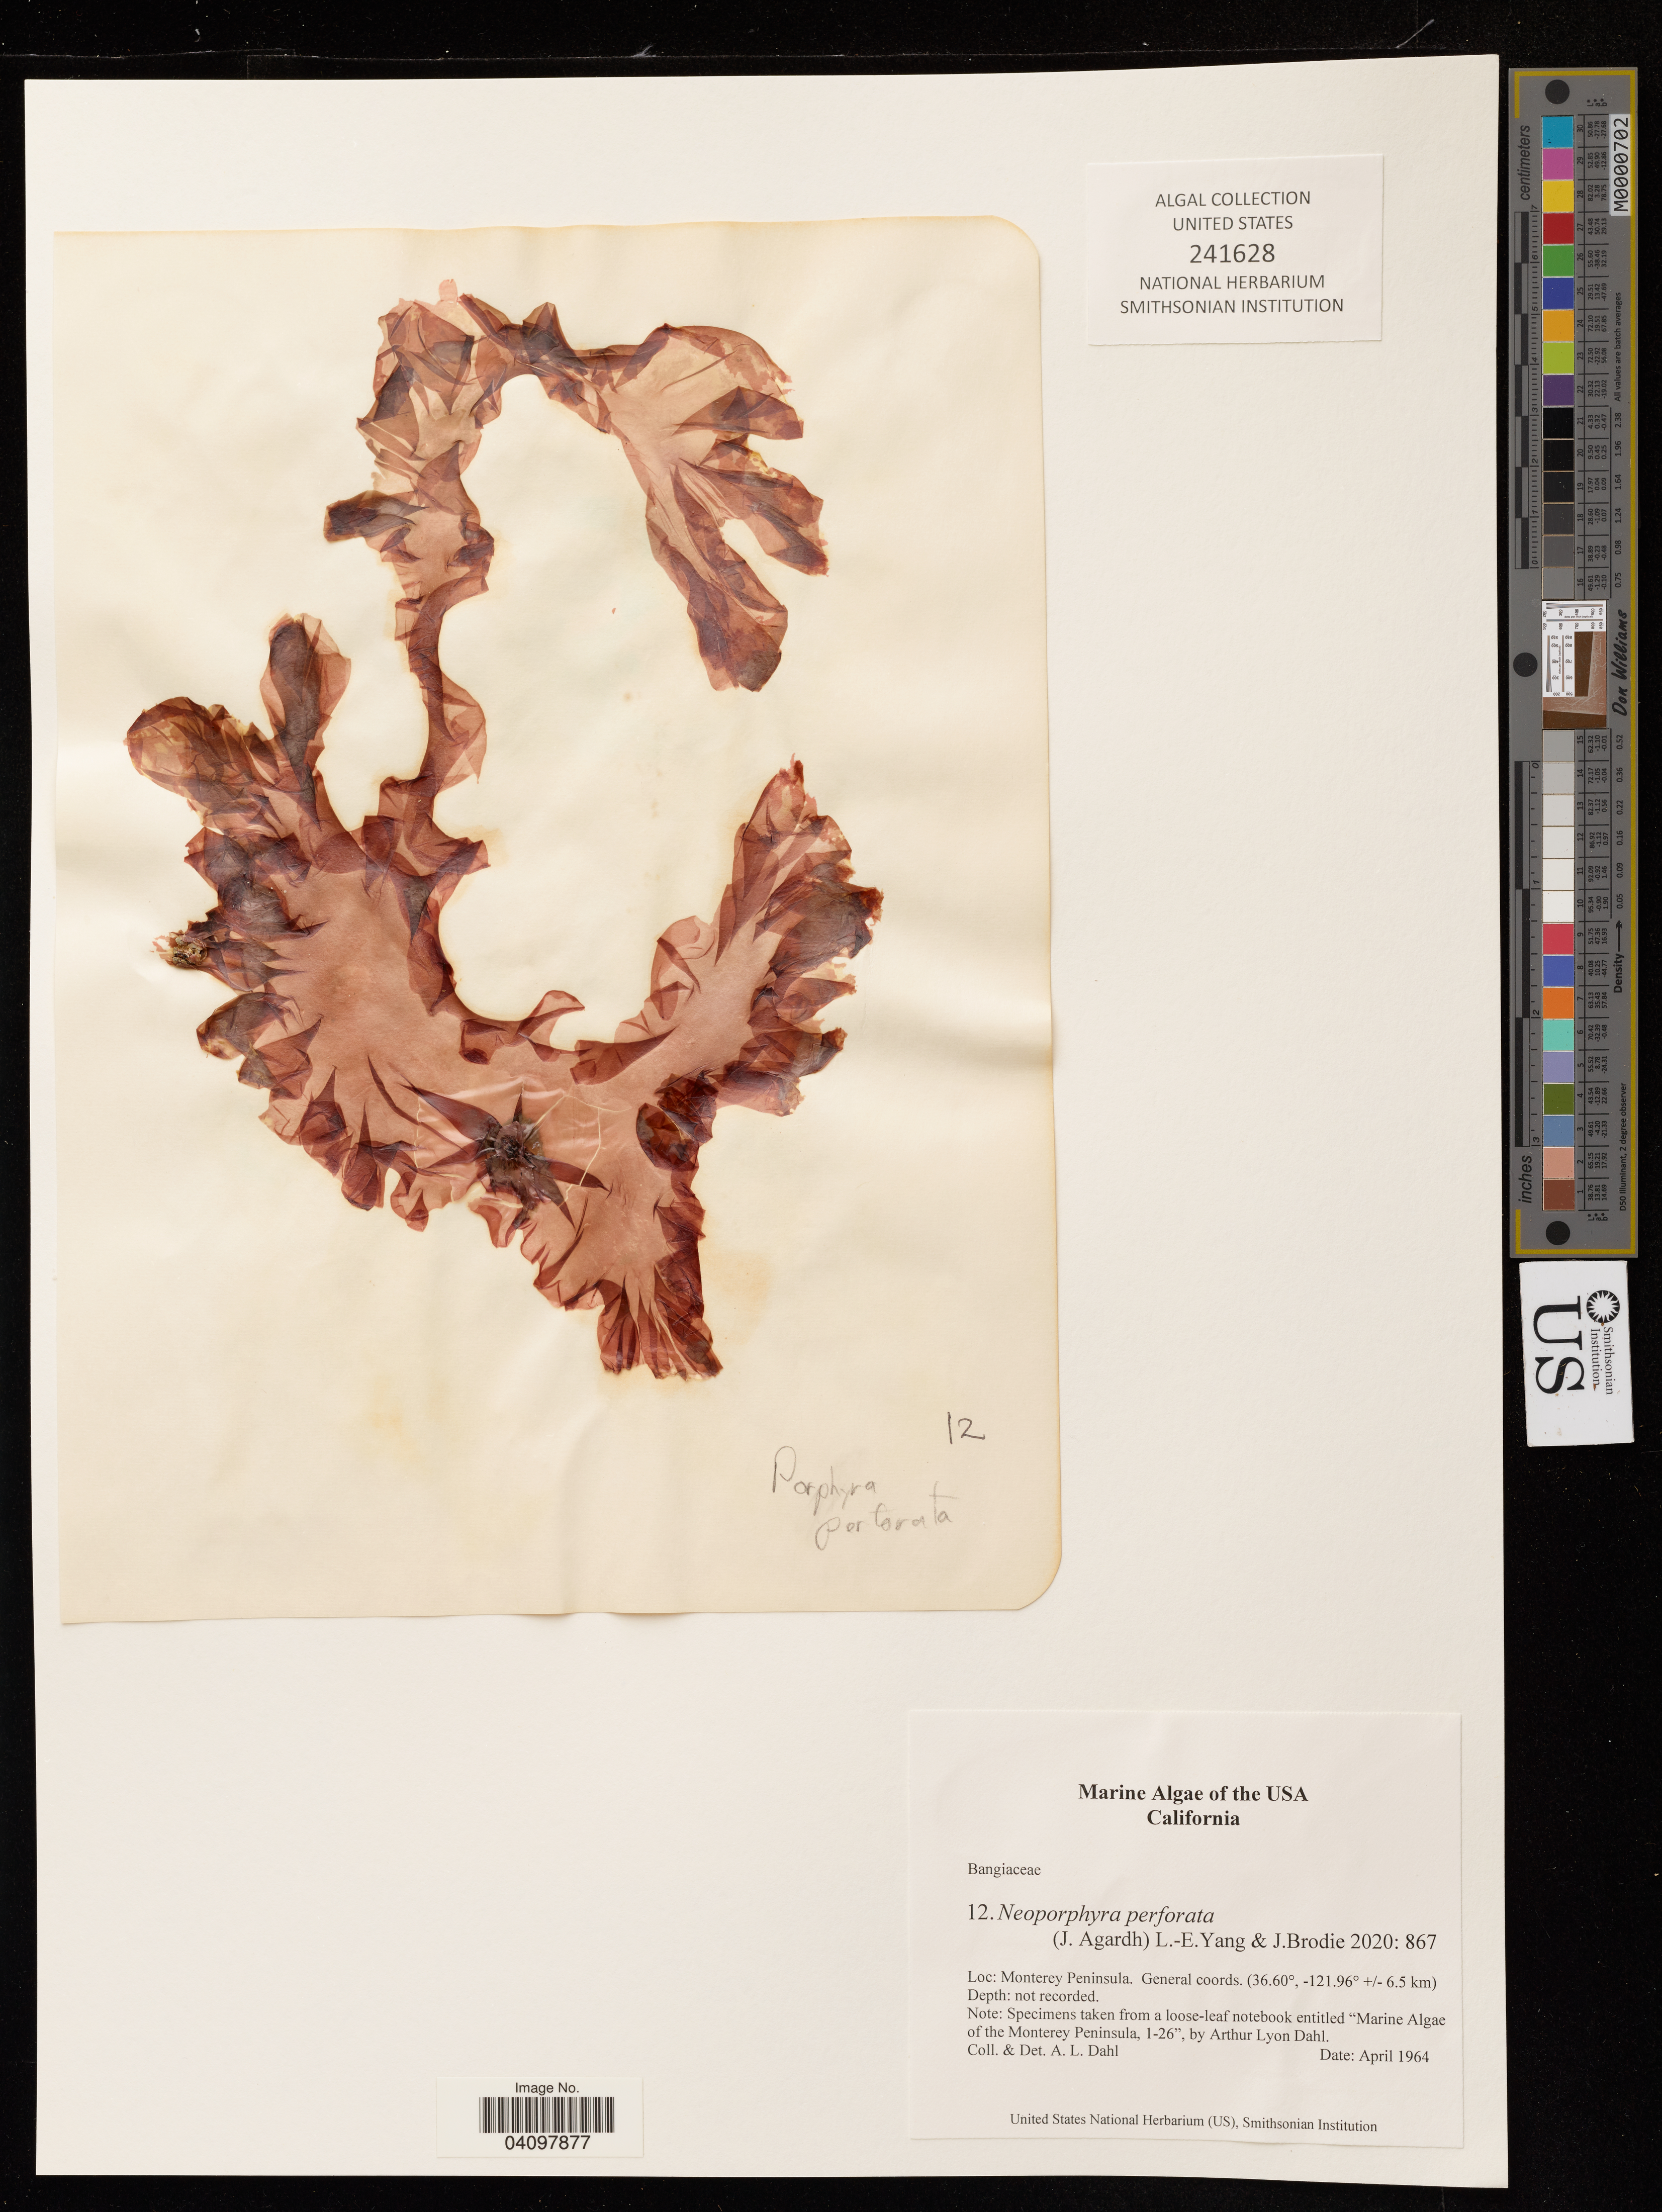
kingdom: Plantae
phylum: Rhodophyta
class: Bangiophyceae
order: Bangiales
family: Bangiaceae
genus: Neoporphyra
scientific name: Neoporphyra perforata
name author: (J. Agardh) Yang & J. Brodie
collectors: A. Dahl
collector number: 12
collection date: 1964-04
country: United States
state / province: California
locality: Monterey Peninsula.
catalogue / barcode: US 241628